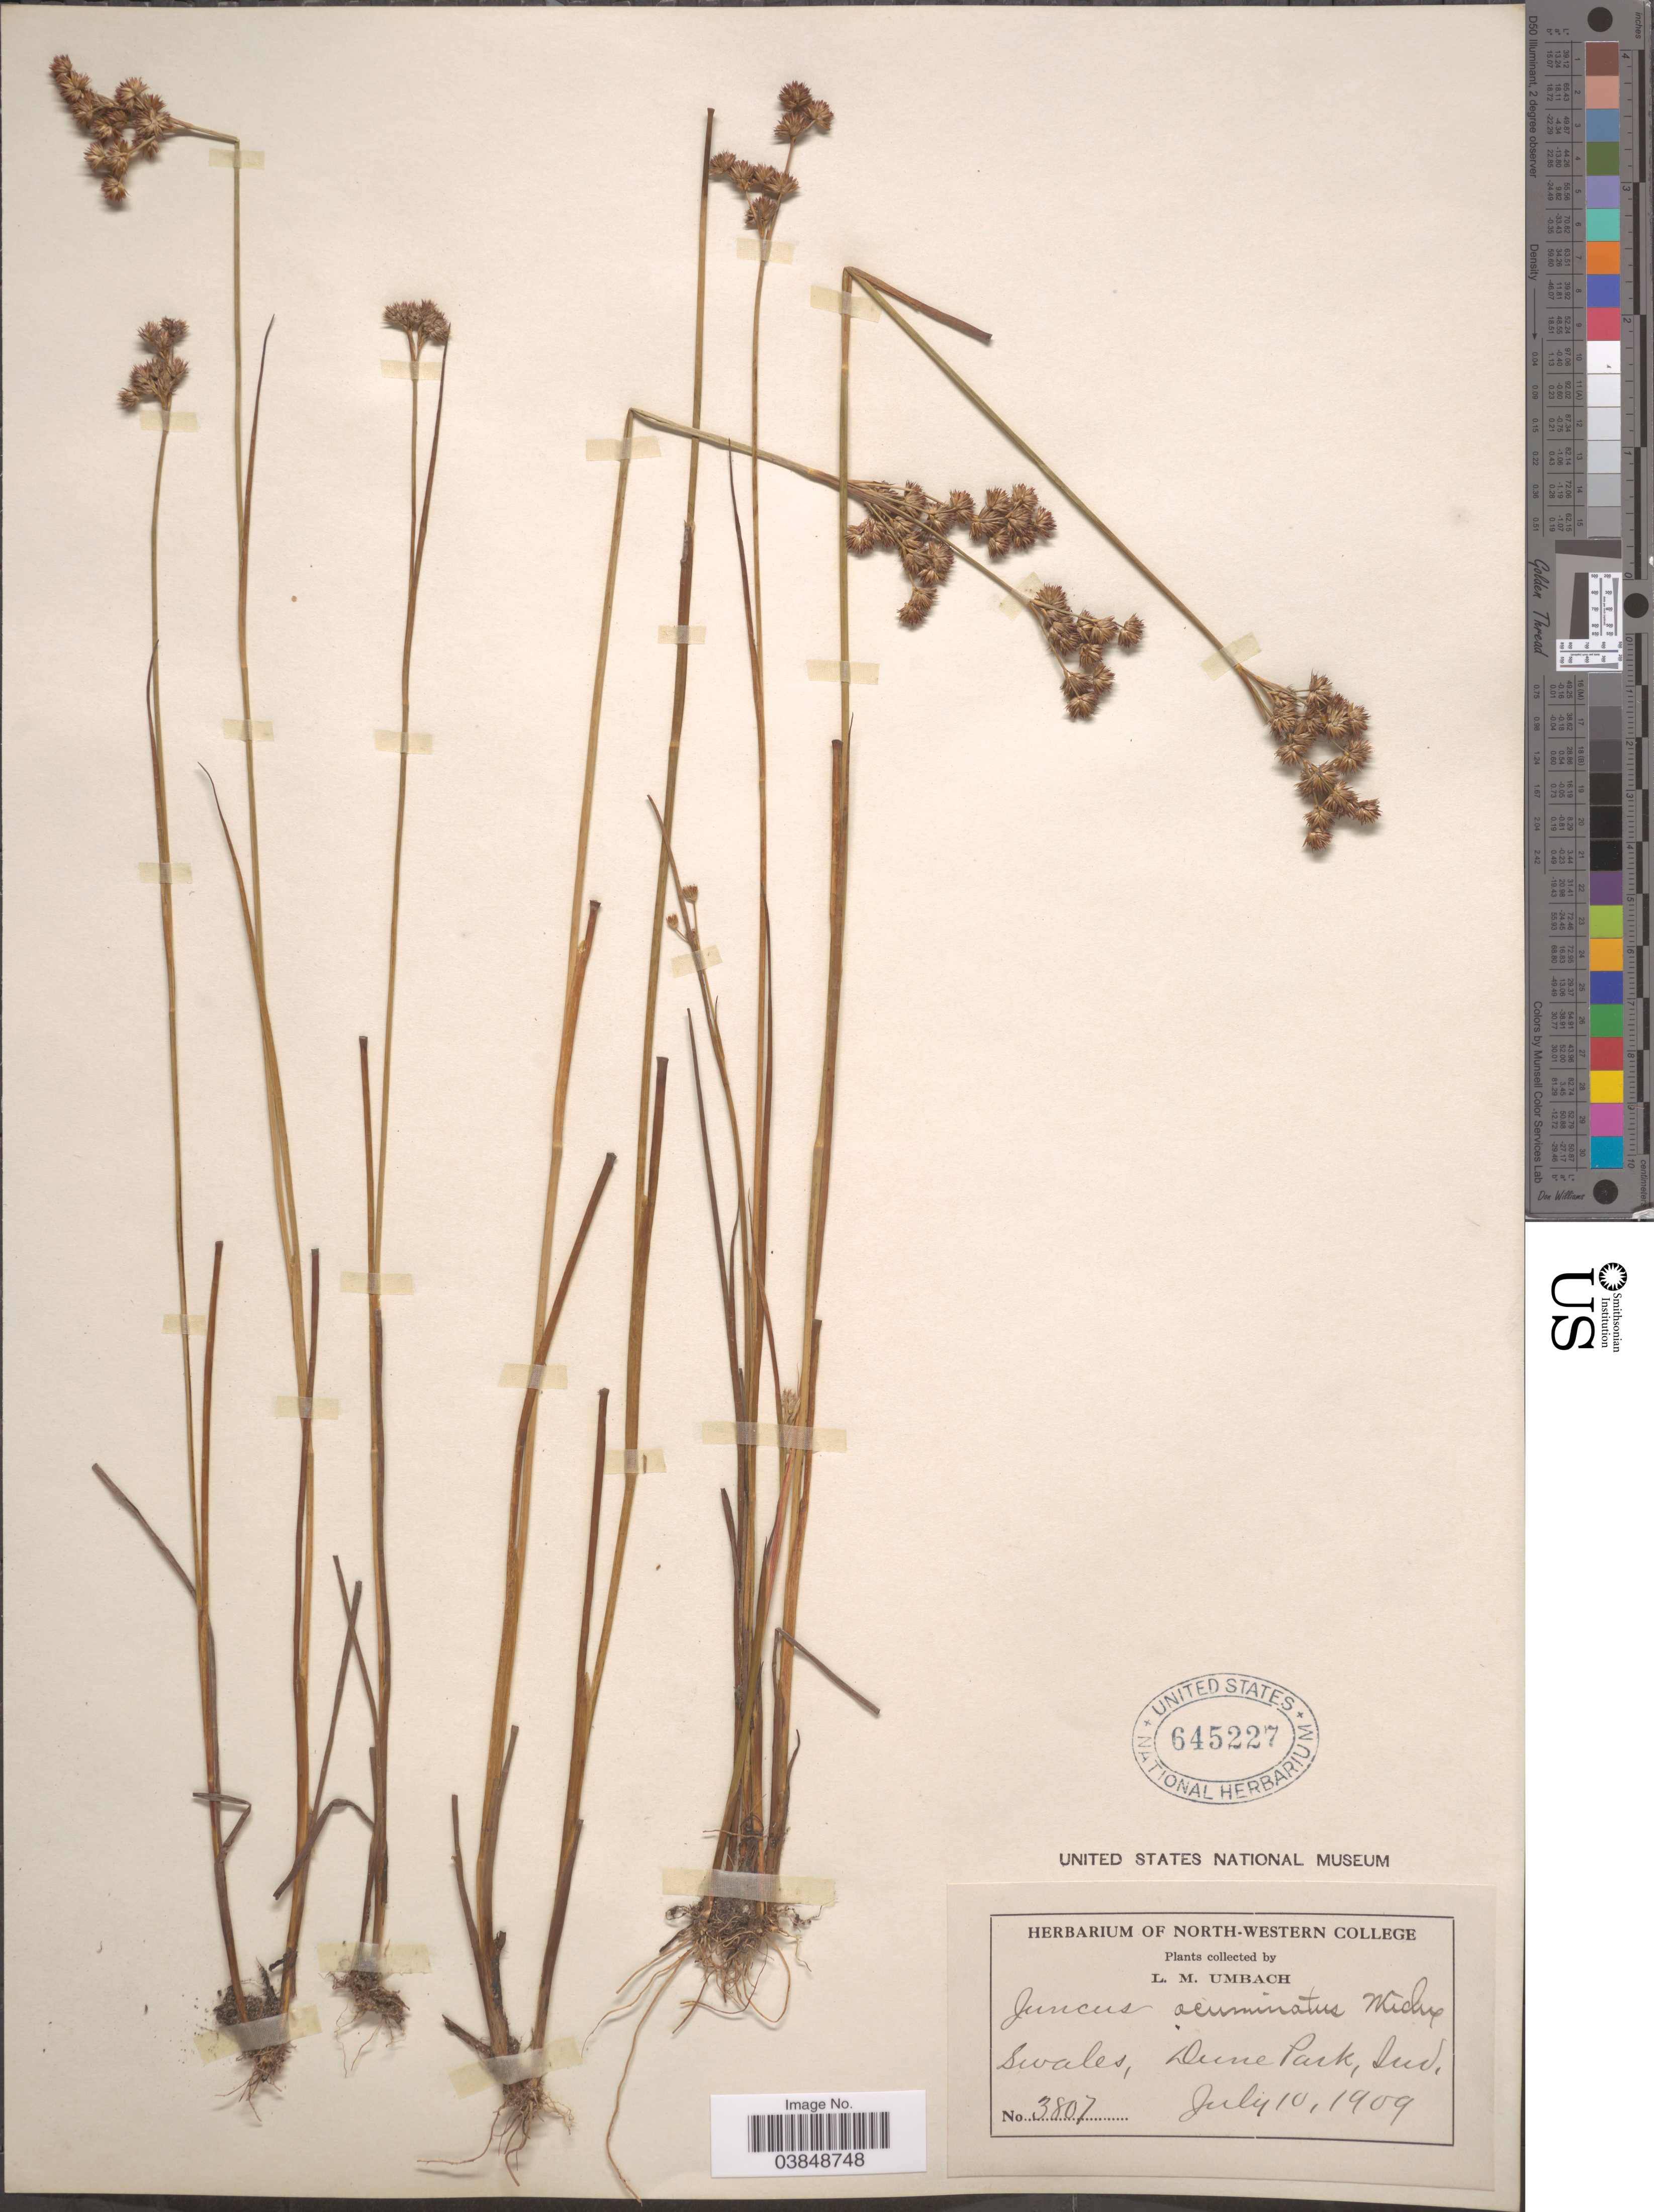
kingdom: Plantae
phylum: Tracheophyta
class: Liliopsida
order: Poales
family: Juncaceae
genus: Juncus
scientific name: Juncus acuminatus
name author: Michx.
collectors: L. M. Umbach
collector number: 3807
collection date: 1909-07-10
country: United States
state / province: Indiana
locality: Swales, Dune Park.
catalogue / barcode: US 645227